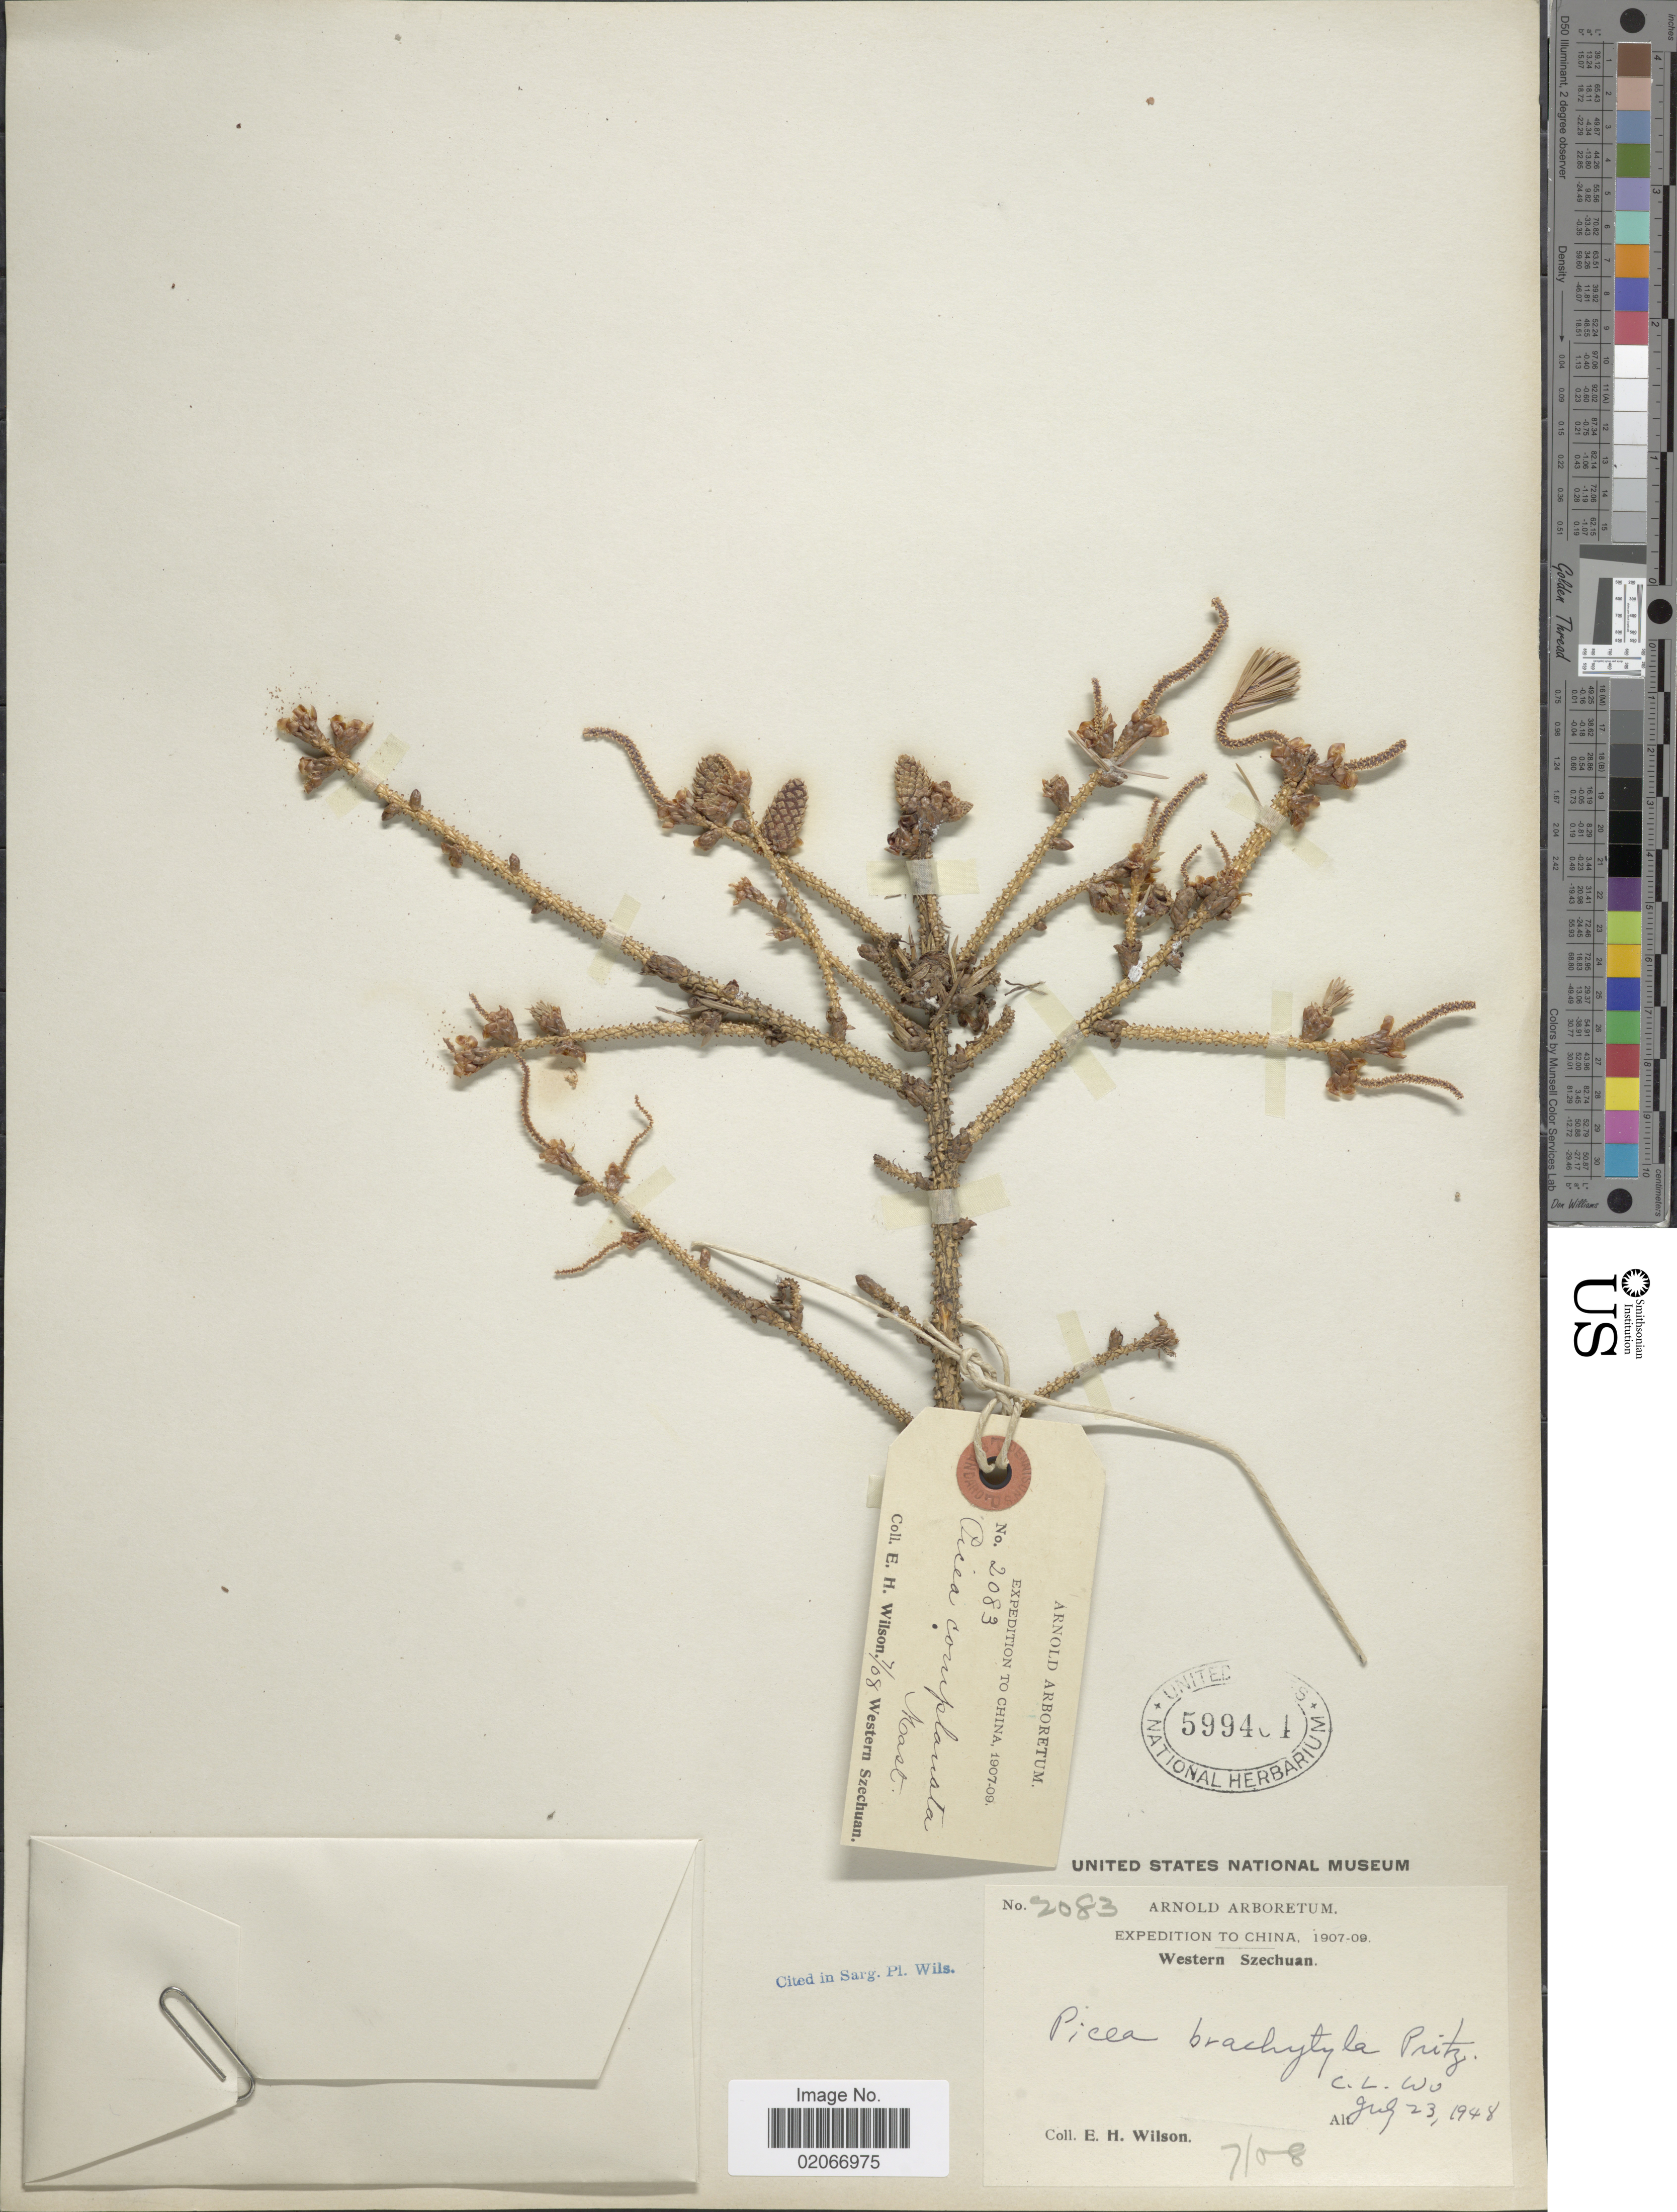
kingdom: Plantae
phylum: Tracheophyta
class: Pinopsida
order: Pinales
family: Pinaceae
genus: Picea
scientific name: Picea brachytyla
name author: (Franch.) E. Pritz.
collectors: E. Wilson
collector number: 2083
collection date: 1908-07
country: China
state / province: Sichuan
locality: Western Szechuan